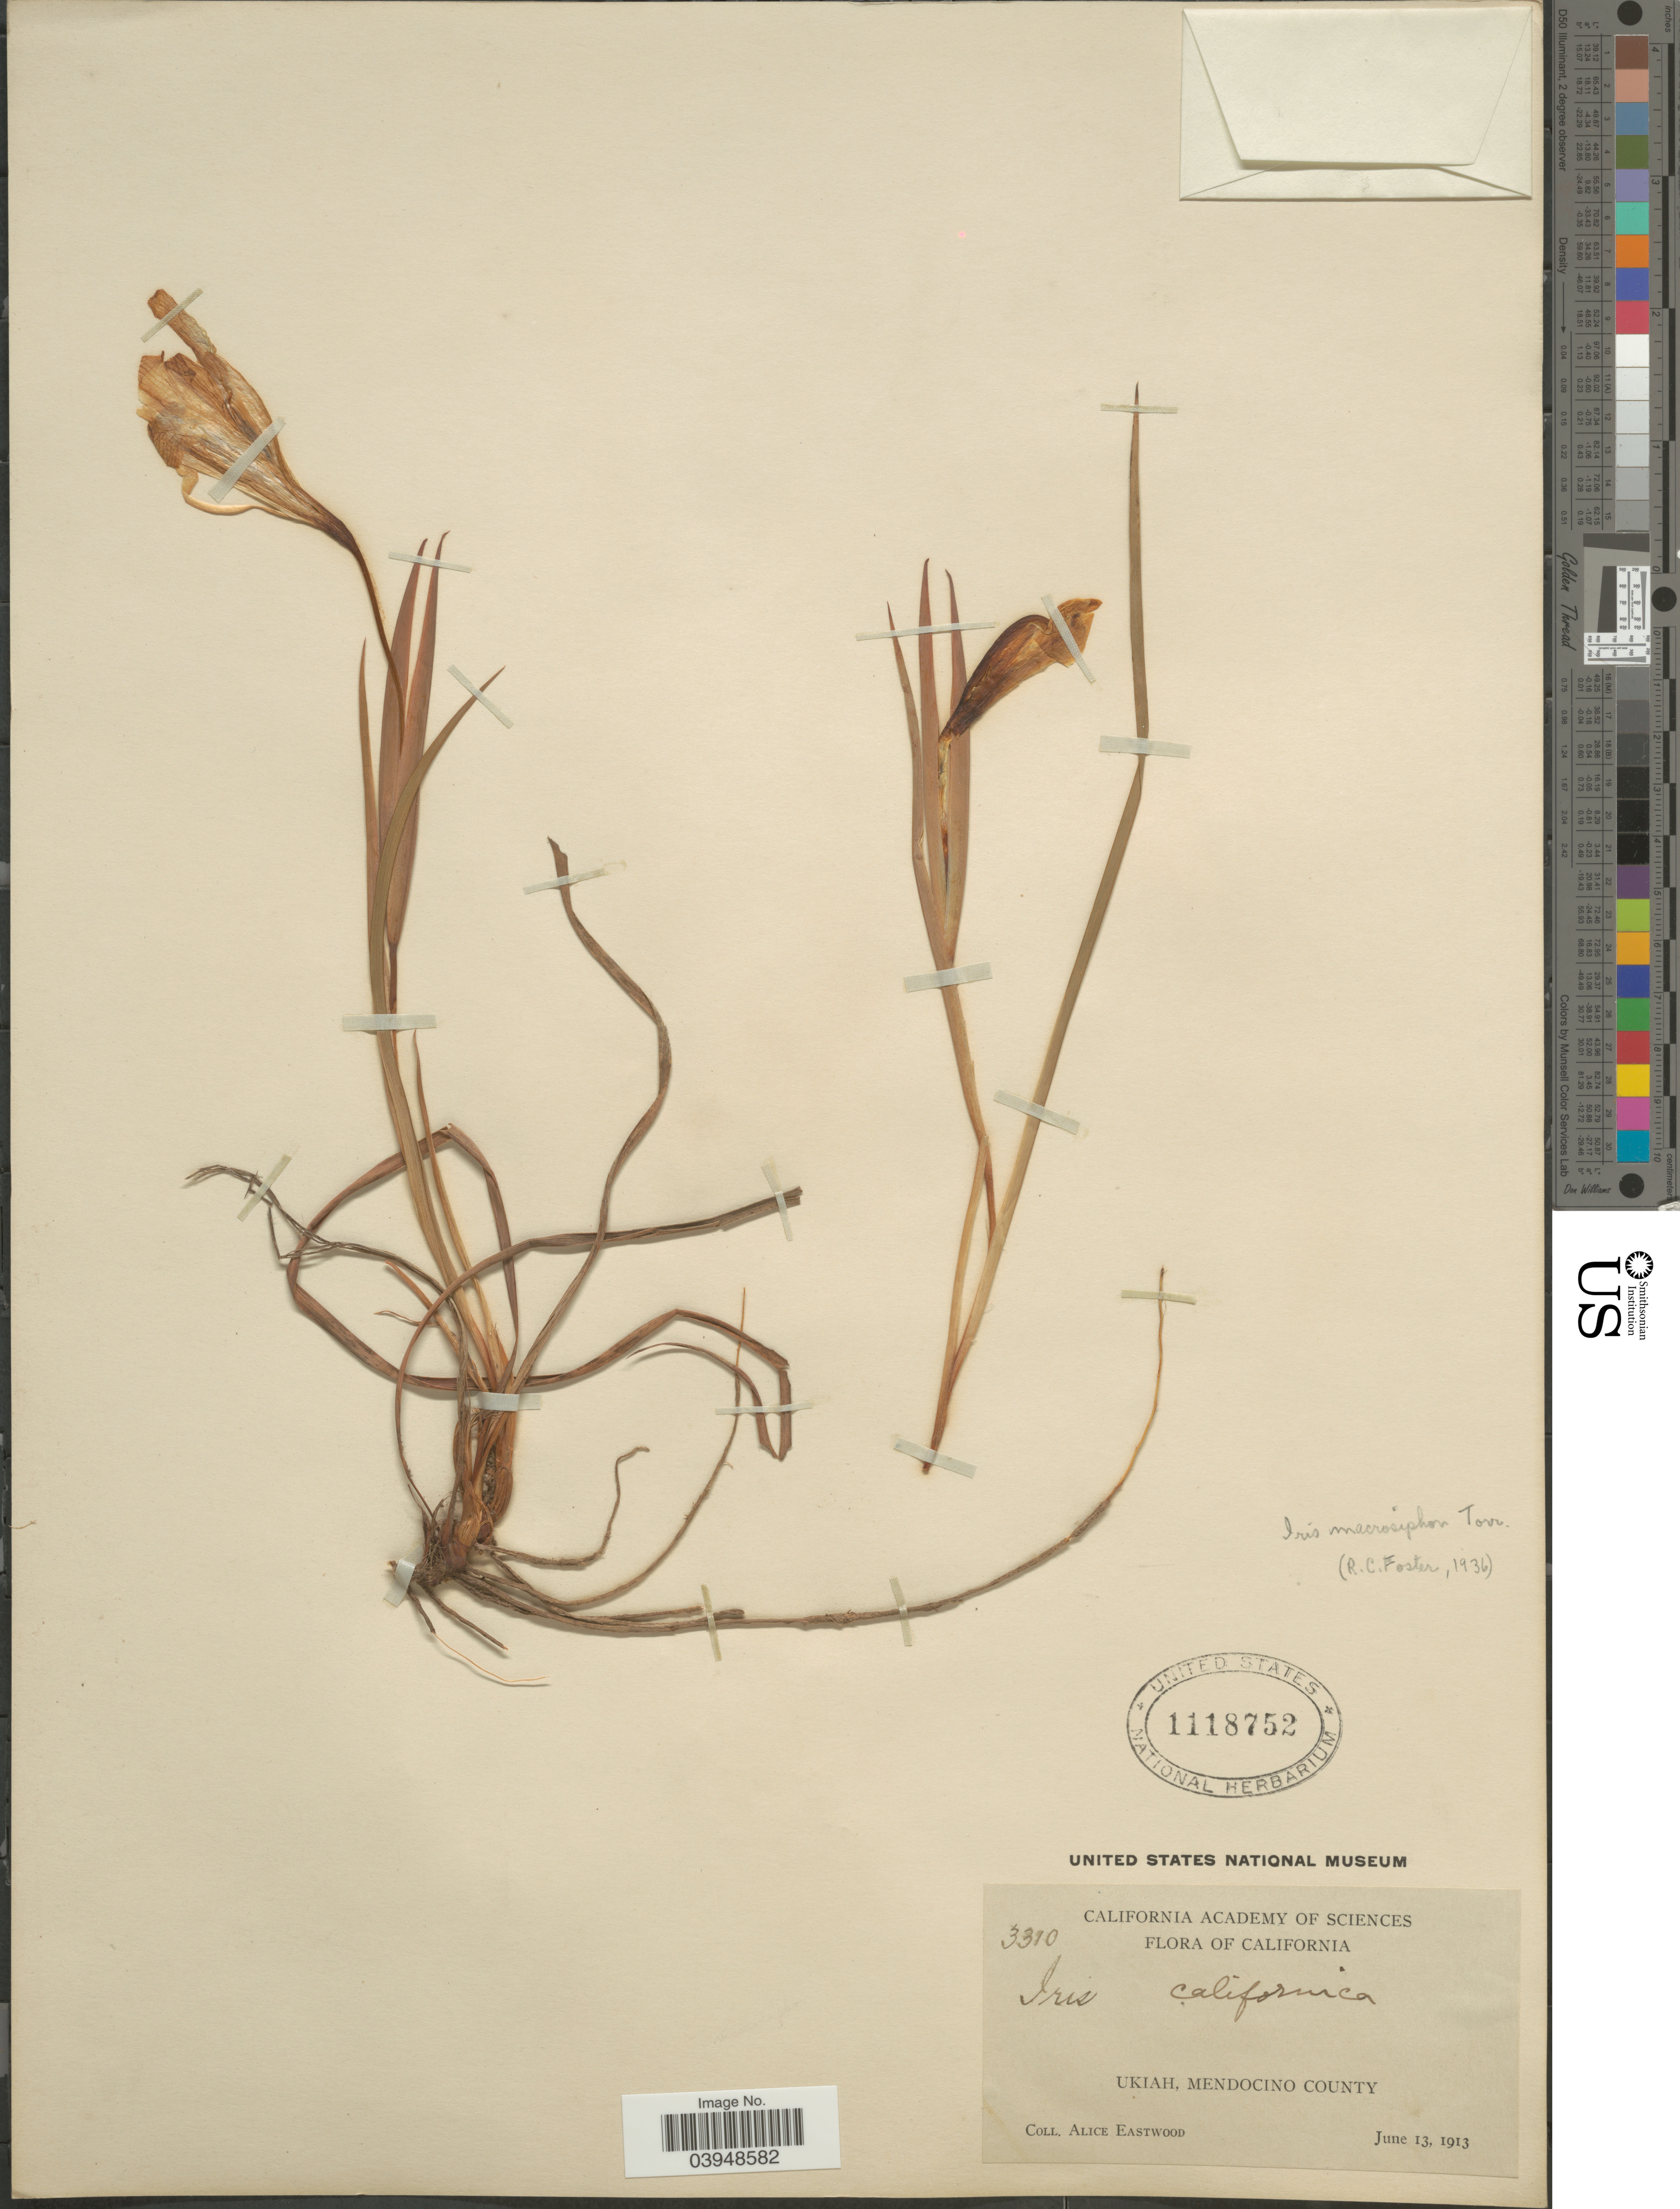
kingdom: Plantae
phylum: Tracheophyta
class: Liliopsida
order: Asparagales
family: Iridaceae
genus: Iris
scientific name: Iris macrosiphon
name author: Torr.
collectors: A. Eastwood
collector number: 3310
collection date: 1913-06-13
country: United States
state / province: California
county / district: Mendocino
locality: Ukiah, Mendocino County.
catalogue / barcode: US 1118752